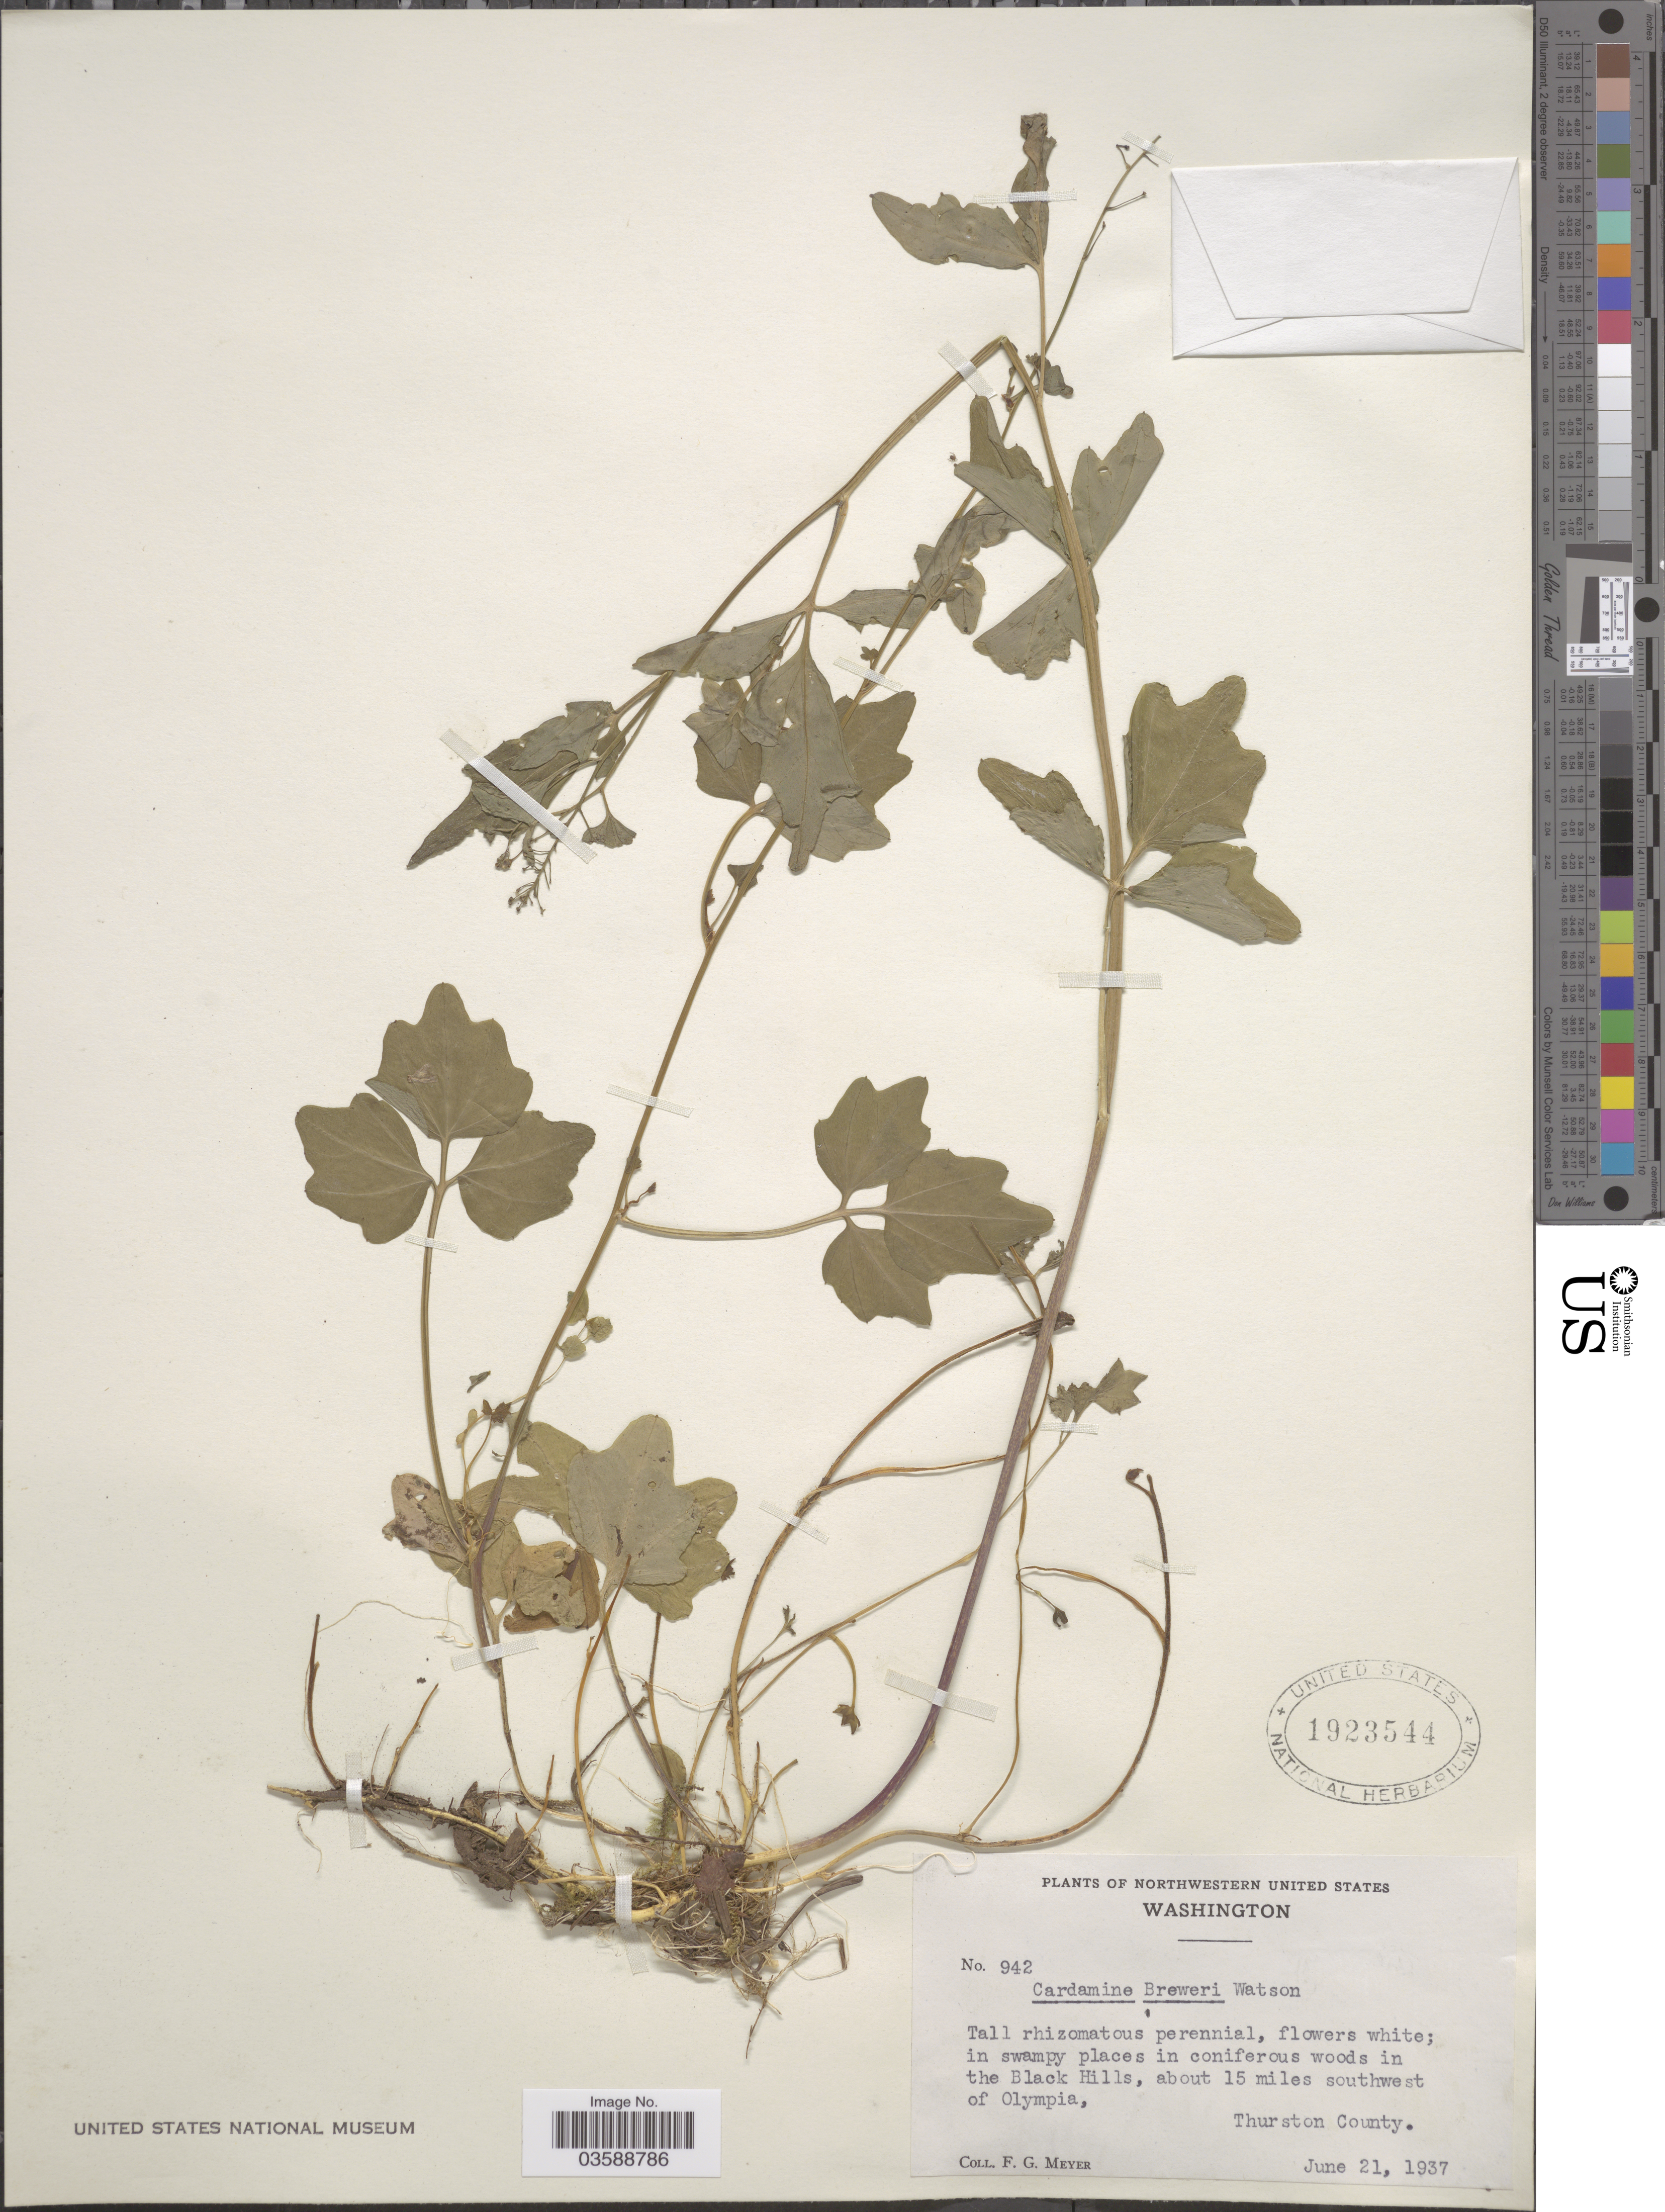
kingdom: Plantae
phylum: Tracheophyta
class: Magnoliopsida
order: Brassicales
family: Brassicaceae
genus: Cardamine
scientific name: Cardamine breweri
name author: S. Watson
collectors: F. G. Meyer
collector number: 942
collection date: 1937-06-21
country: United States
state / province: Washington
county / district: Thurston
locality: Northwestern United States. 15 miles southwest of Olympia, Thurston County.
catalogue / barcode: US 1923544